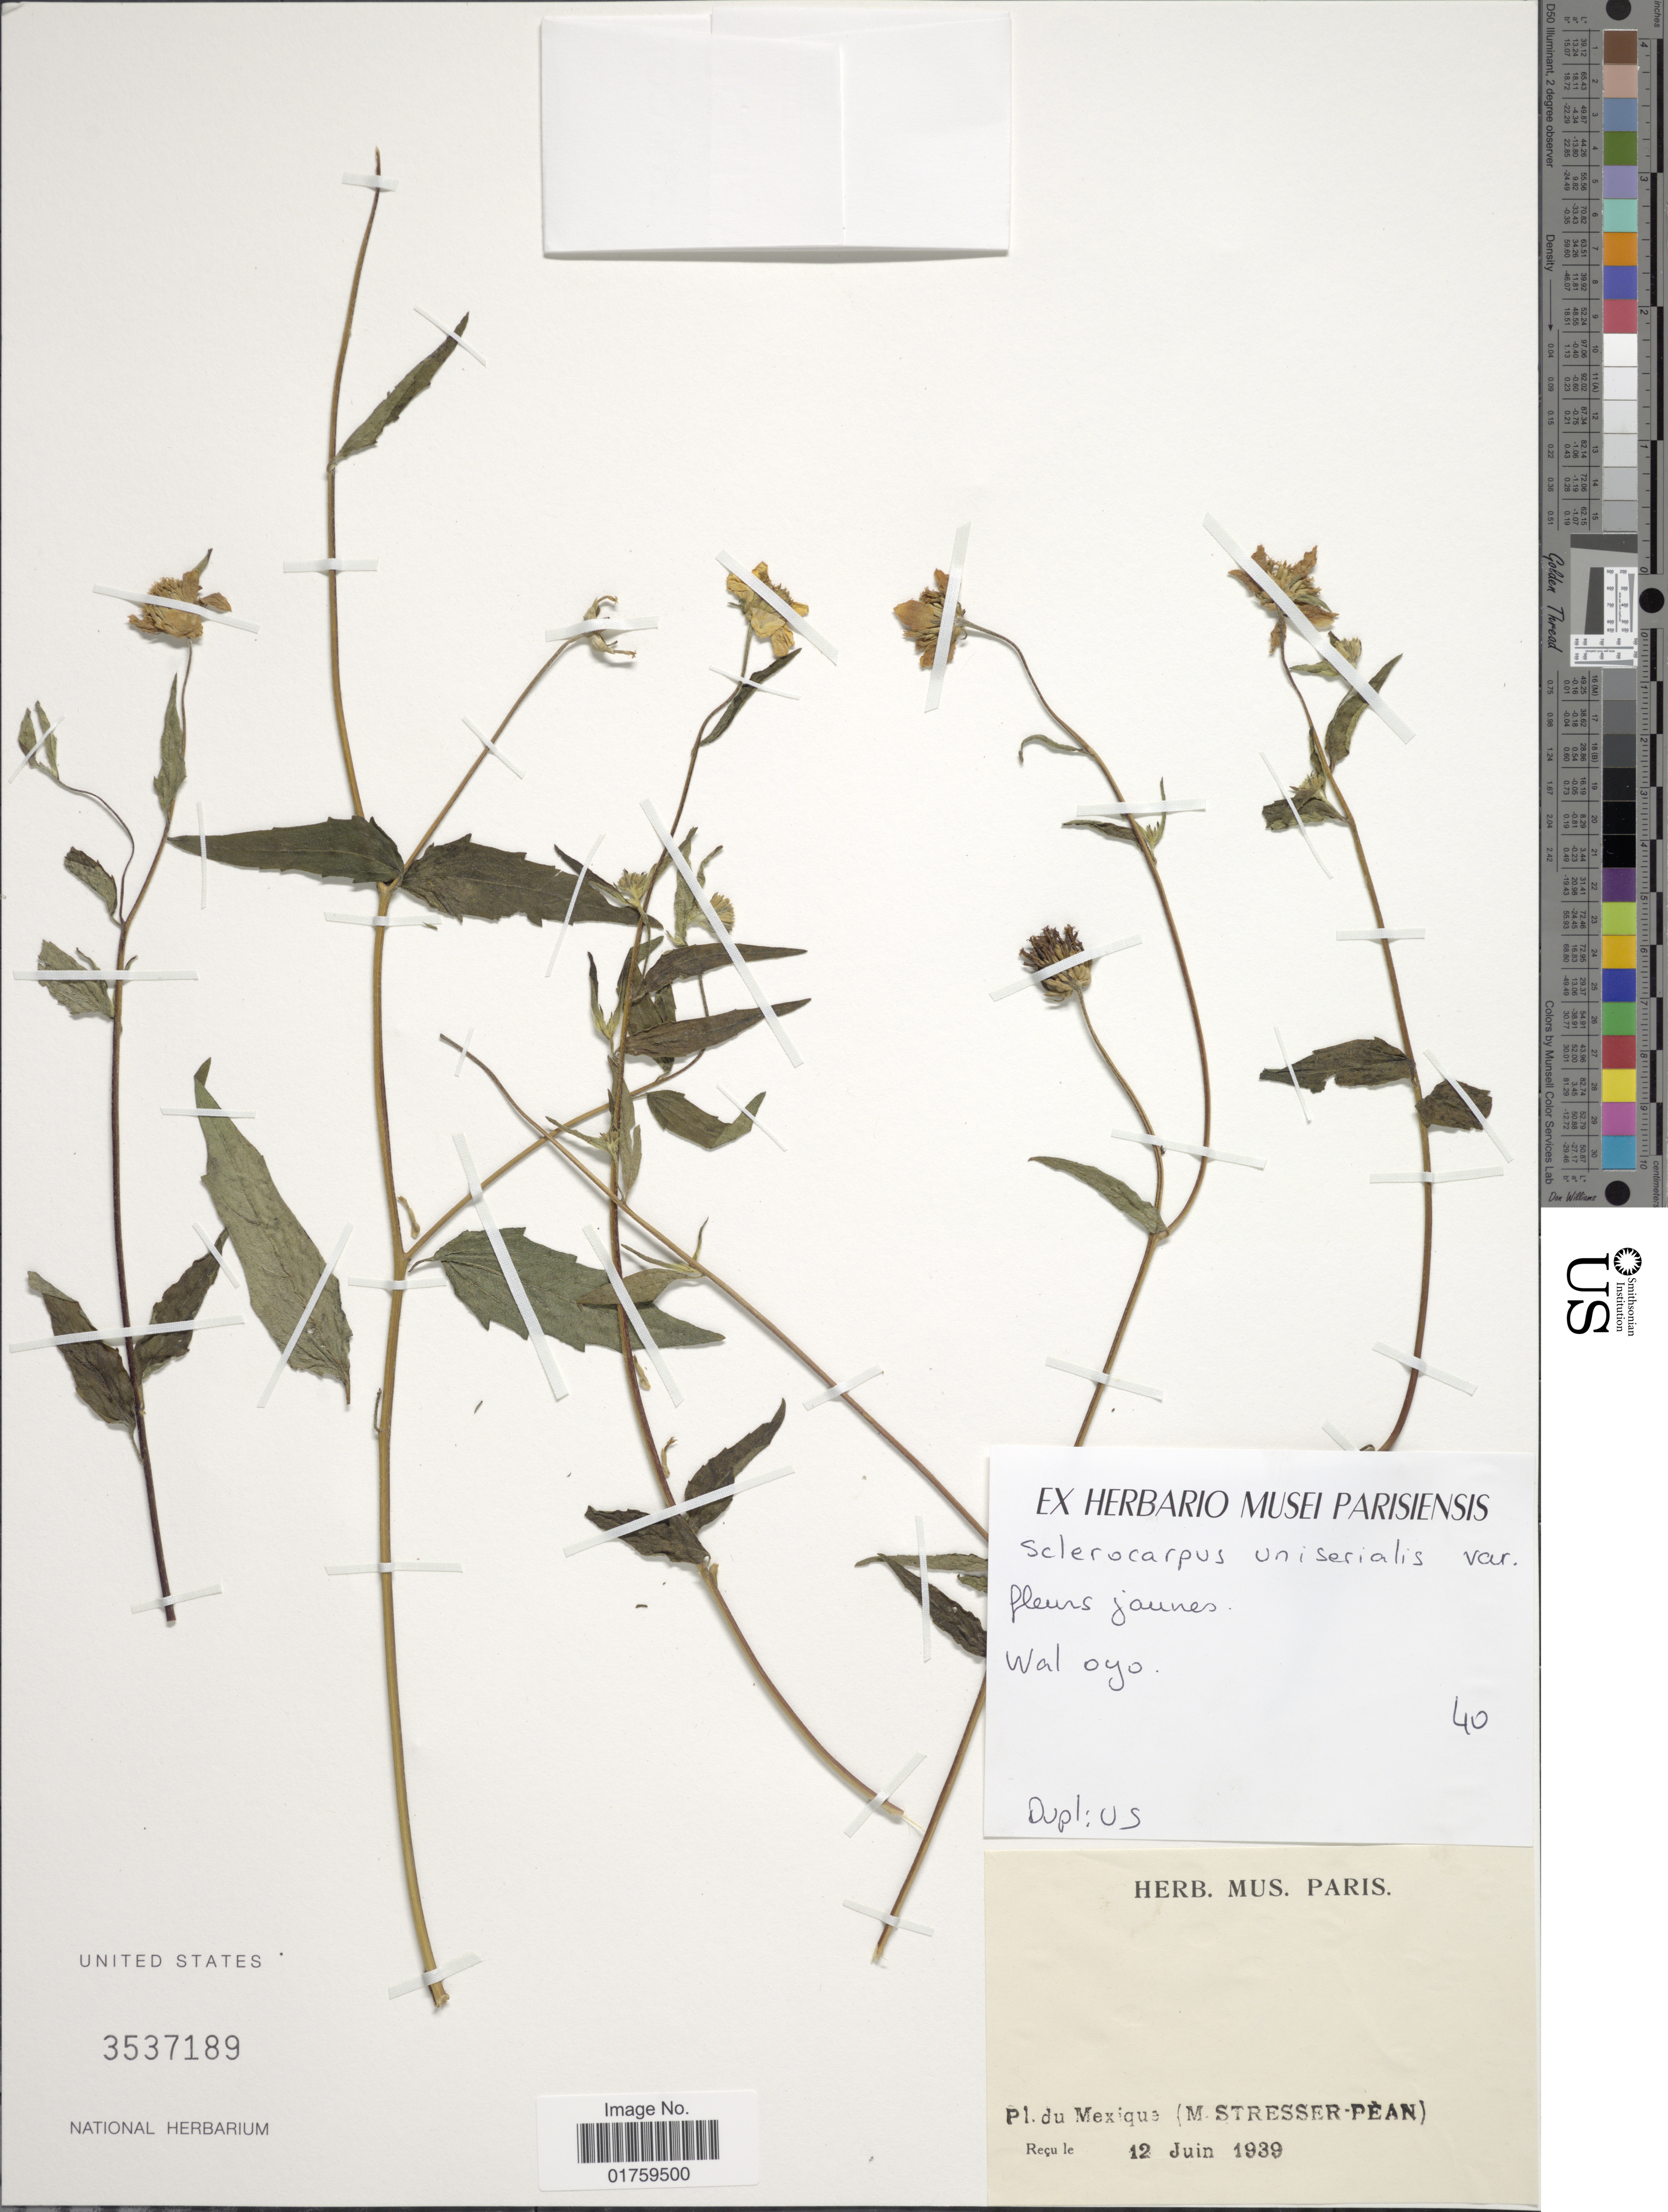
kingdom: Plantae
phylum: Tracheophyta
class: Magnoliopsida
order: Asterales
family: Asteraceae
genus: Sclerocarpus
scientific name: Sclerocarpus uniserialis var. frutescens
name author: (Brandegee) Feddema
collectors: ex herb. Mus. Paris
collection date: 1939-06-12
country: Mexico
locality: Mexique (M. Stresser-Pean [unsure placement])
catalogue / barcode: US 3537189